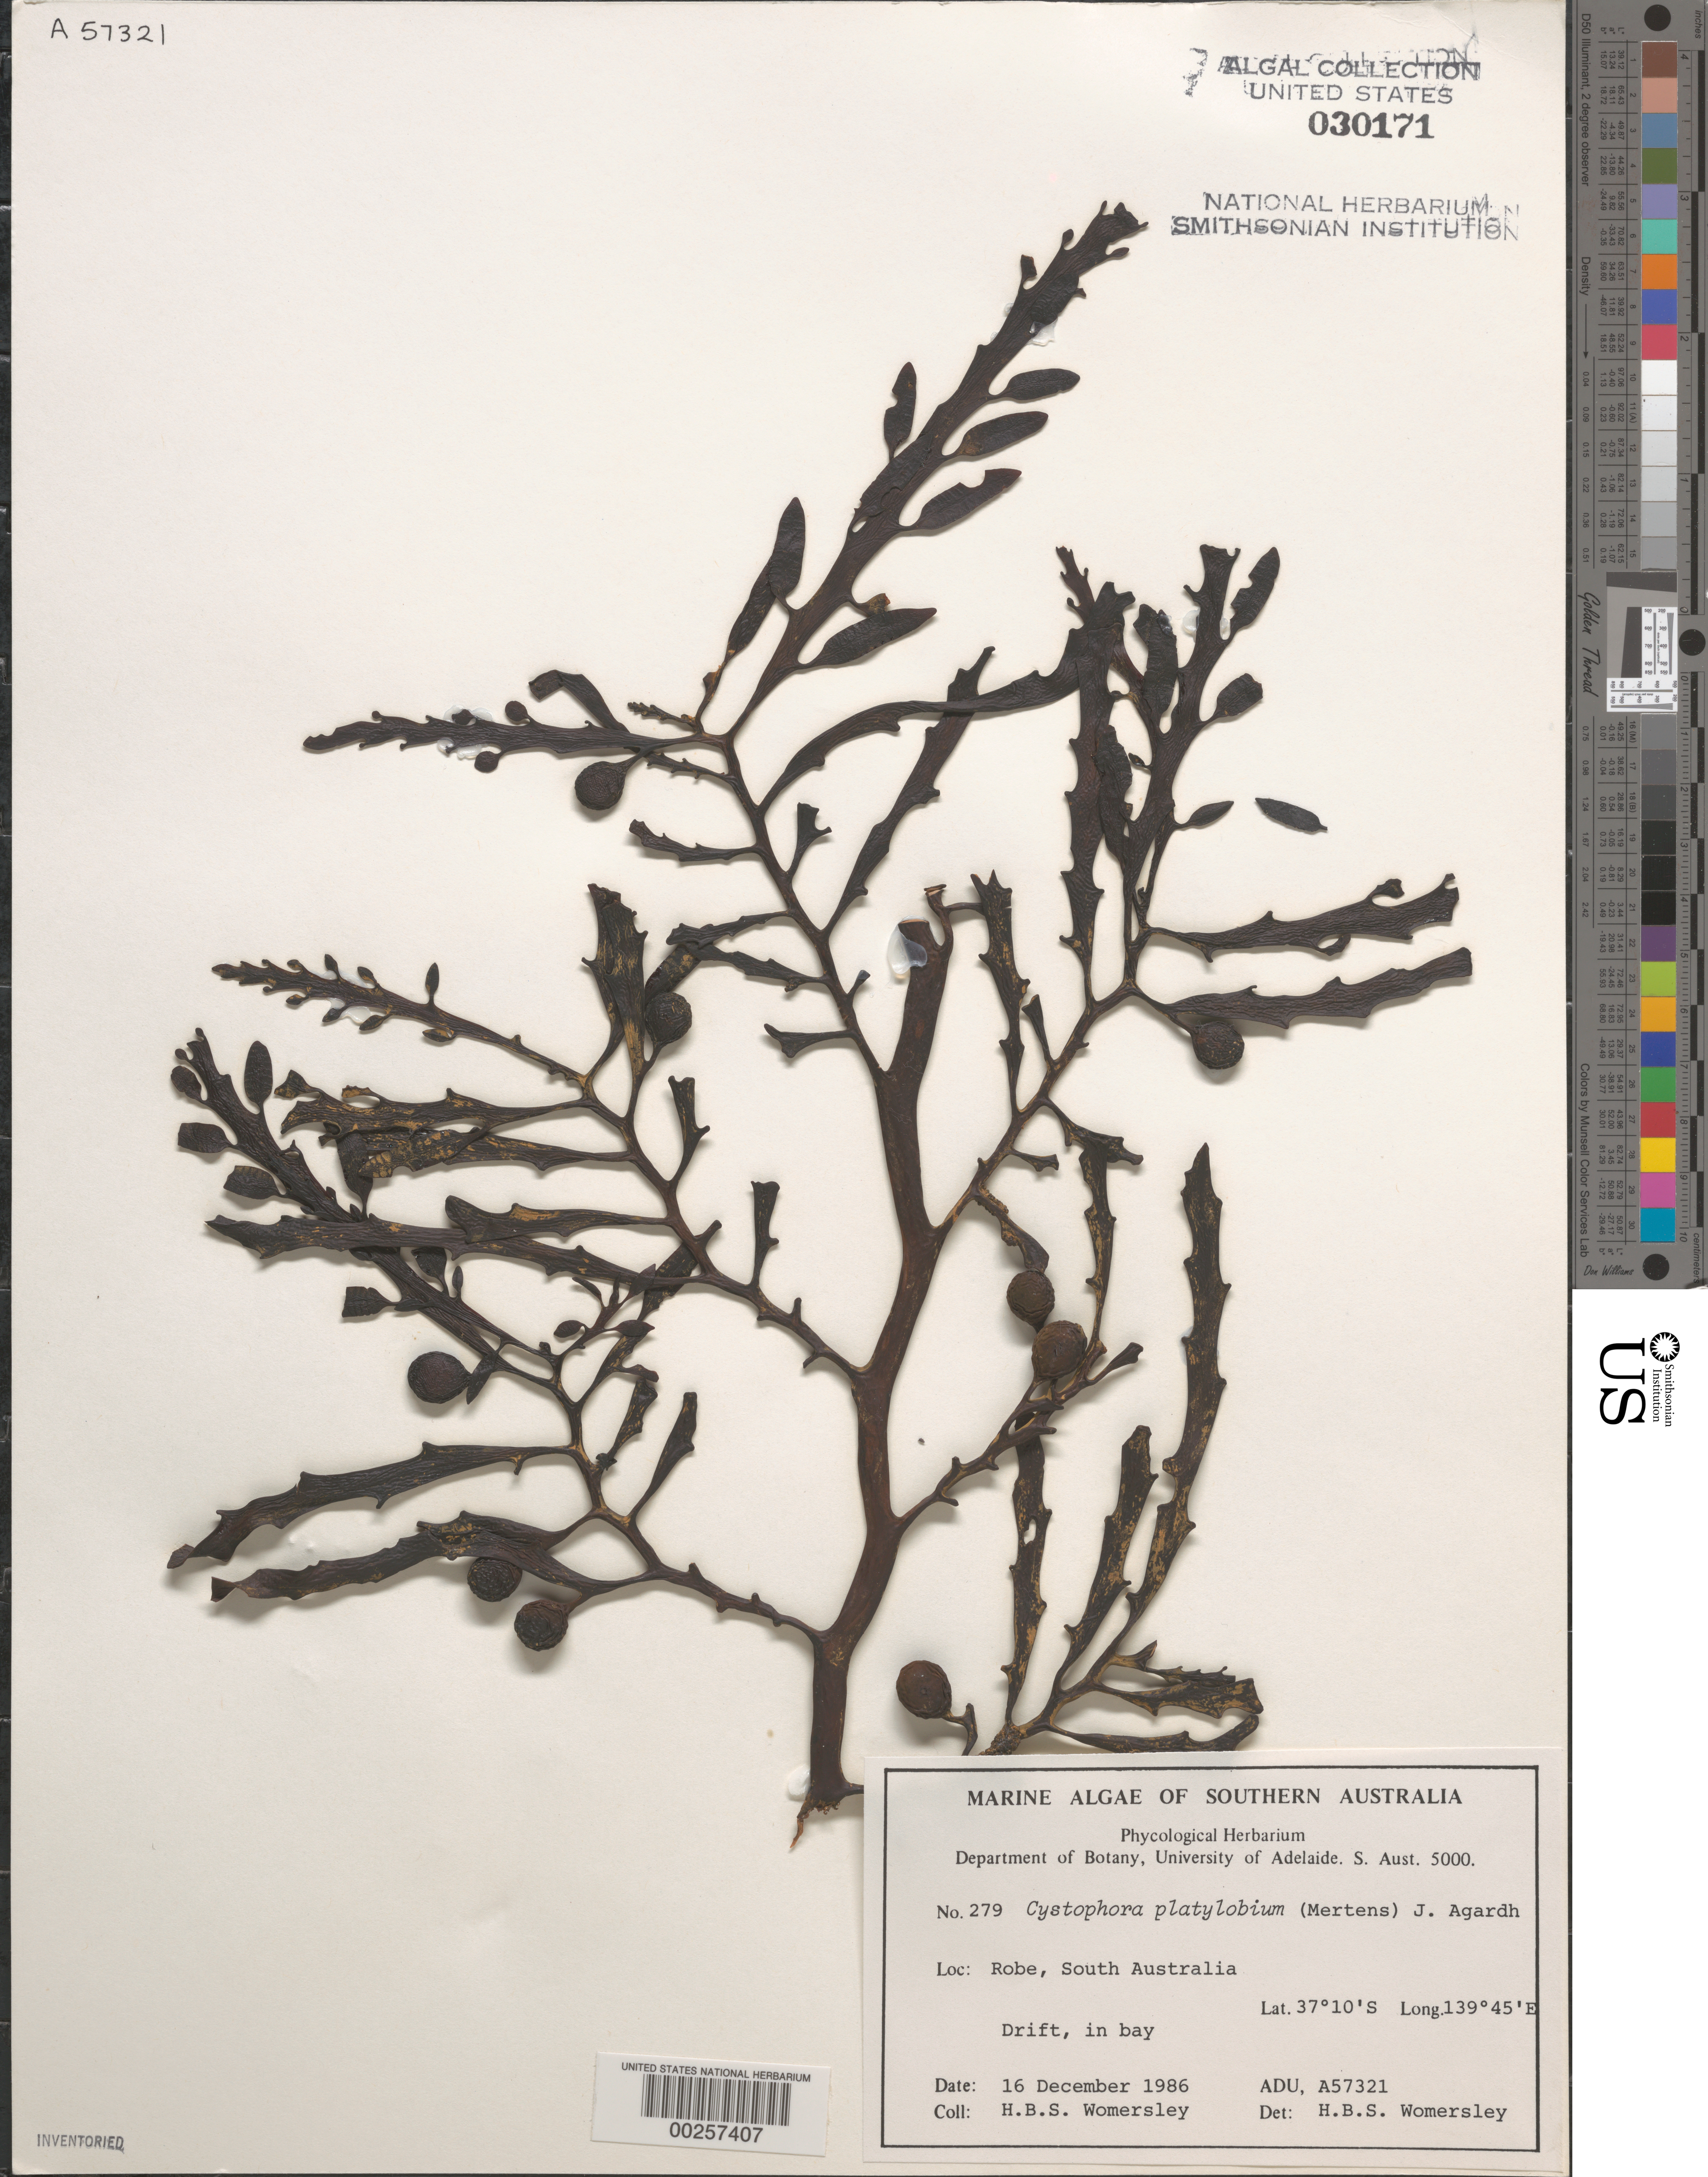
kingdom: Chromista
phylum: Ochrophyta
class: Phaeophyceae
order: Fucales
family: Sargassaceae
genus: Cystophora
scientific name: Cystophora platylobium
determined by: Womersley, H. B. S.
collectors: H. B. S. Womersley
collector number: ADU A57321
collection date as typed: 16 Dec 1986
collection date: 1986-12-16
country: Australia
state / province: South Australia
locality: Robe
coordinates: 37 10' S, 139 45' E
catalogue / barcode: US 30171